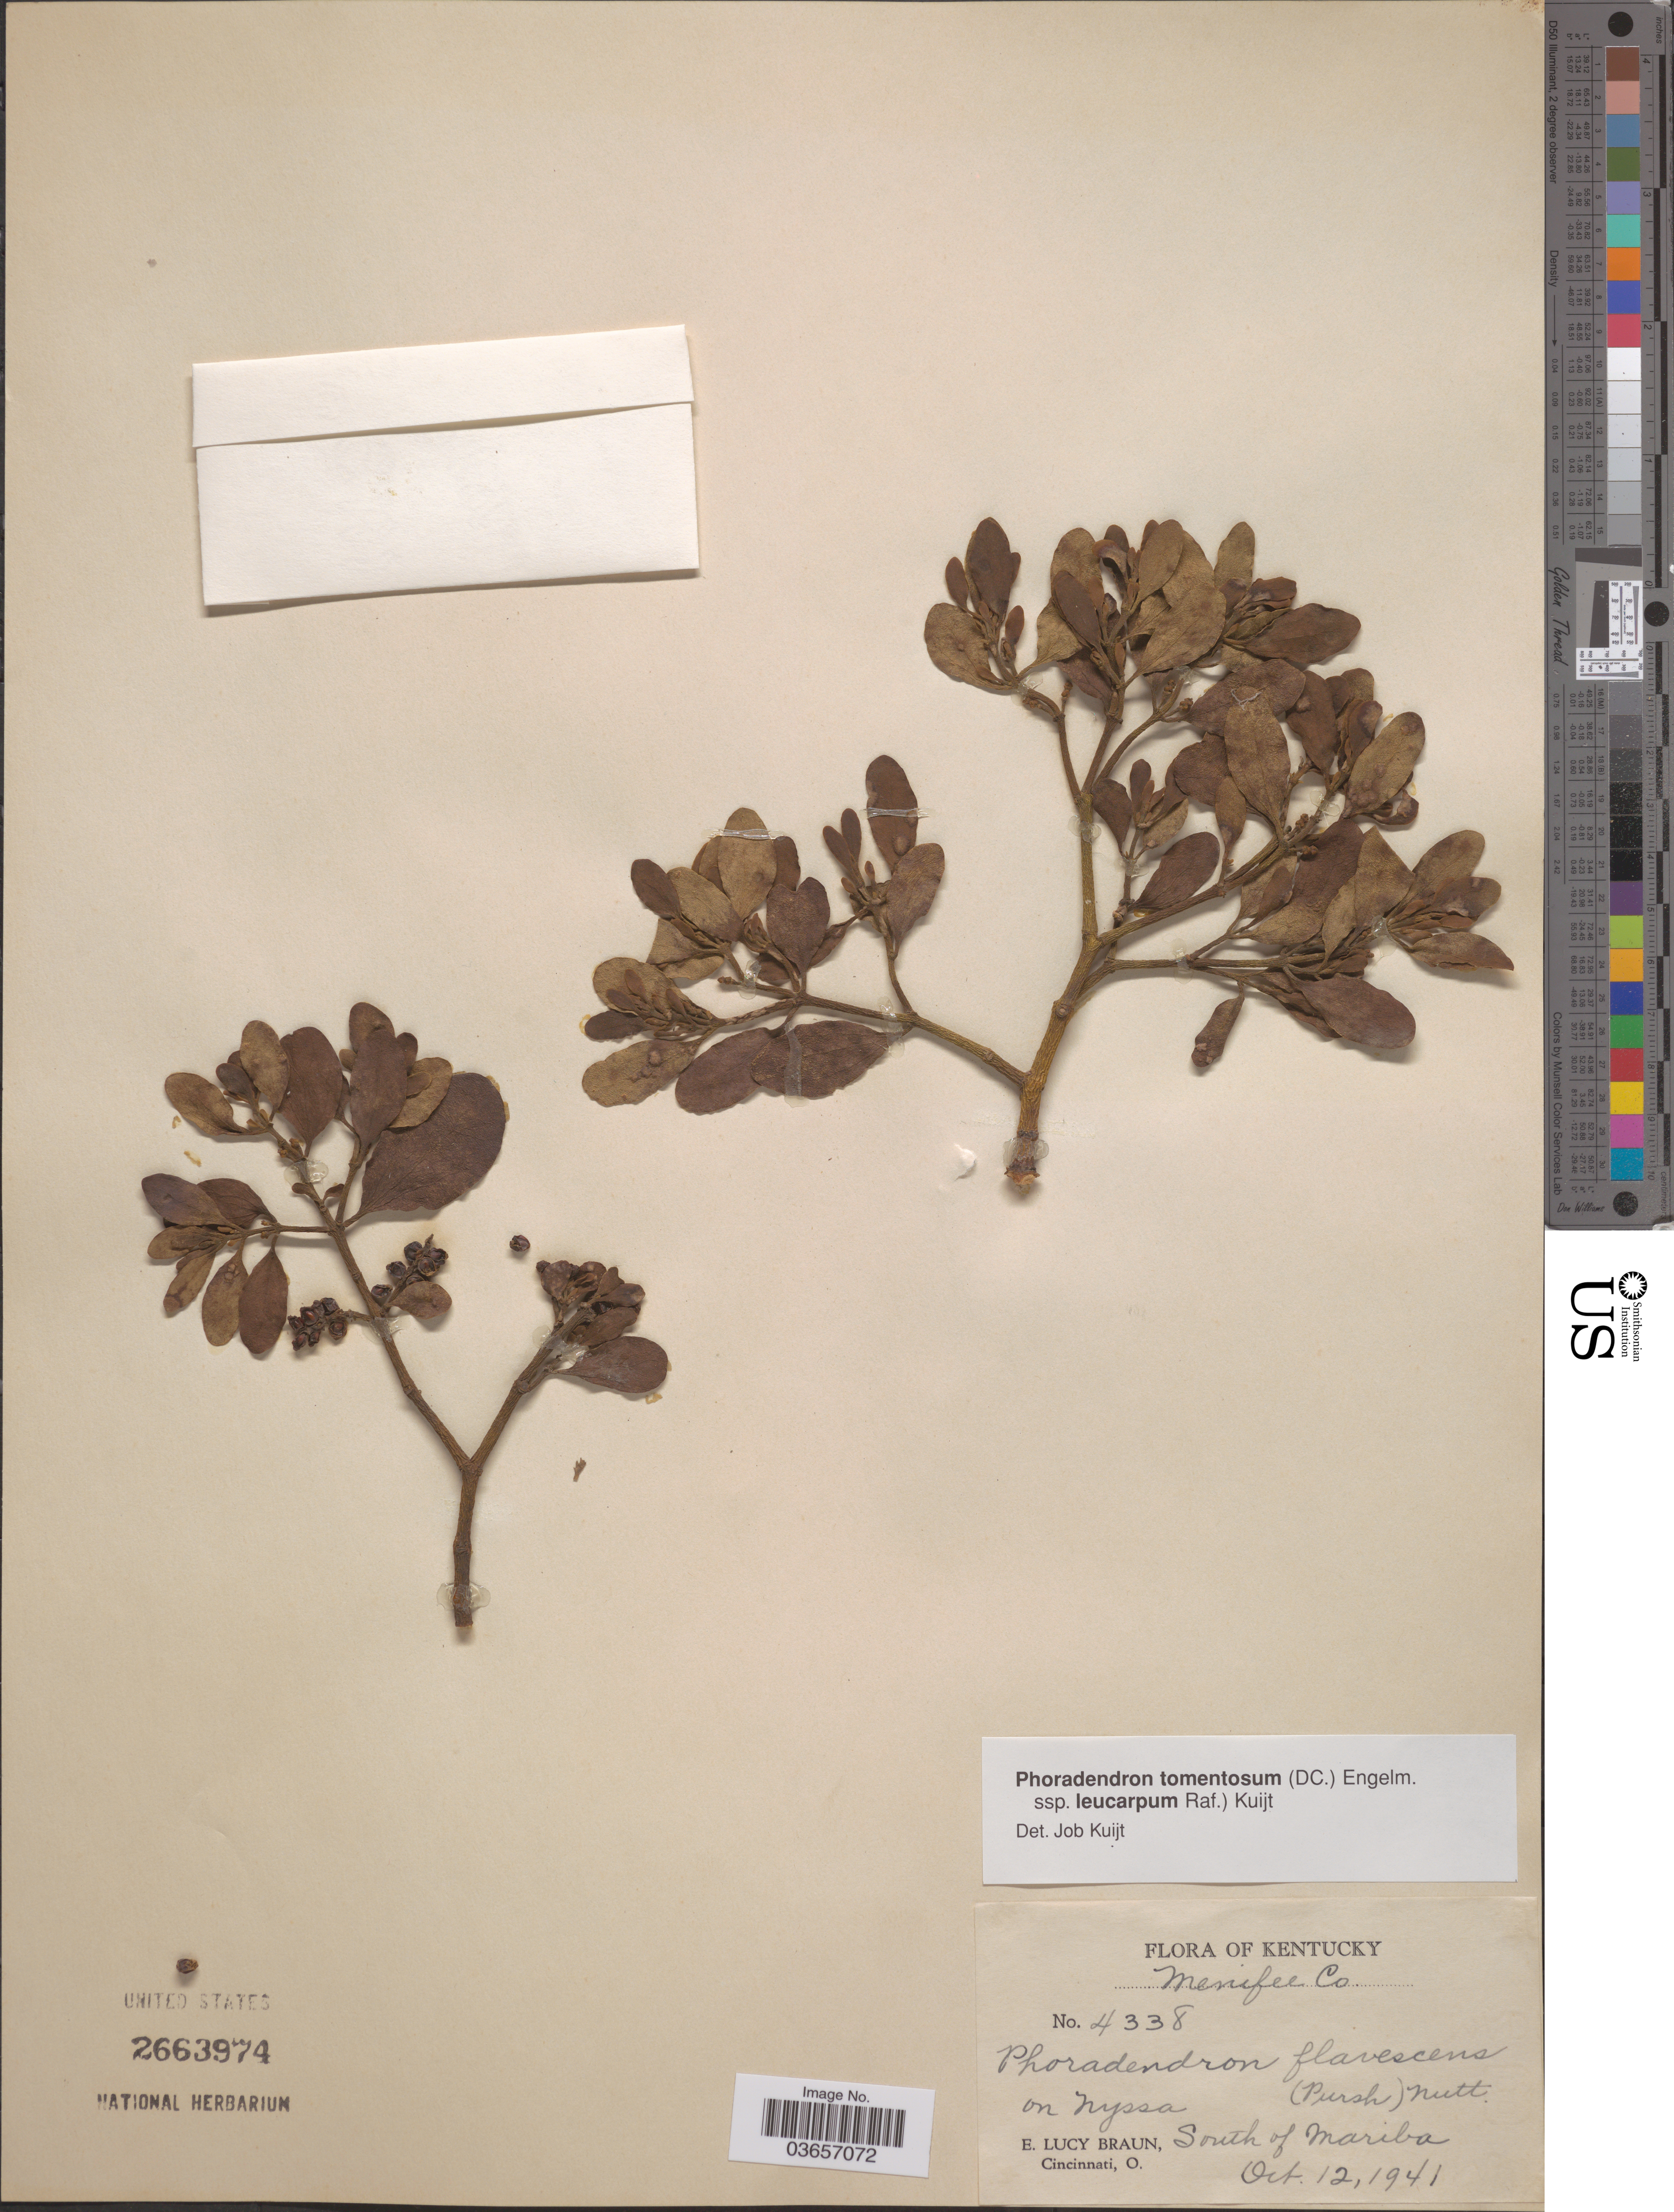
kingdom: Plantae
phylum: Tracheophyta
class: Magnoliopsida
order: Santalales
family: Viscaceae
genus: Phoradendron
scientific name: Phoradendron tomentosum subsp. leucarpum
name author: DC.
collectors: E. L. Braun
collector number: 4338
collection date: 1941-10-12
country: United States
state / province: Kentucky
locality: Menifee Co. On Nyassa South of Marilva.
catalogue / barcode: US 2663974